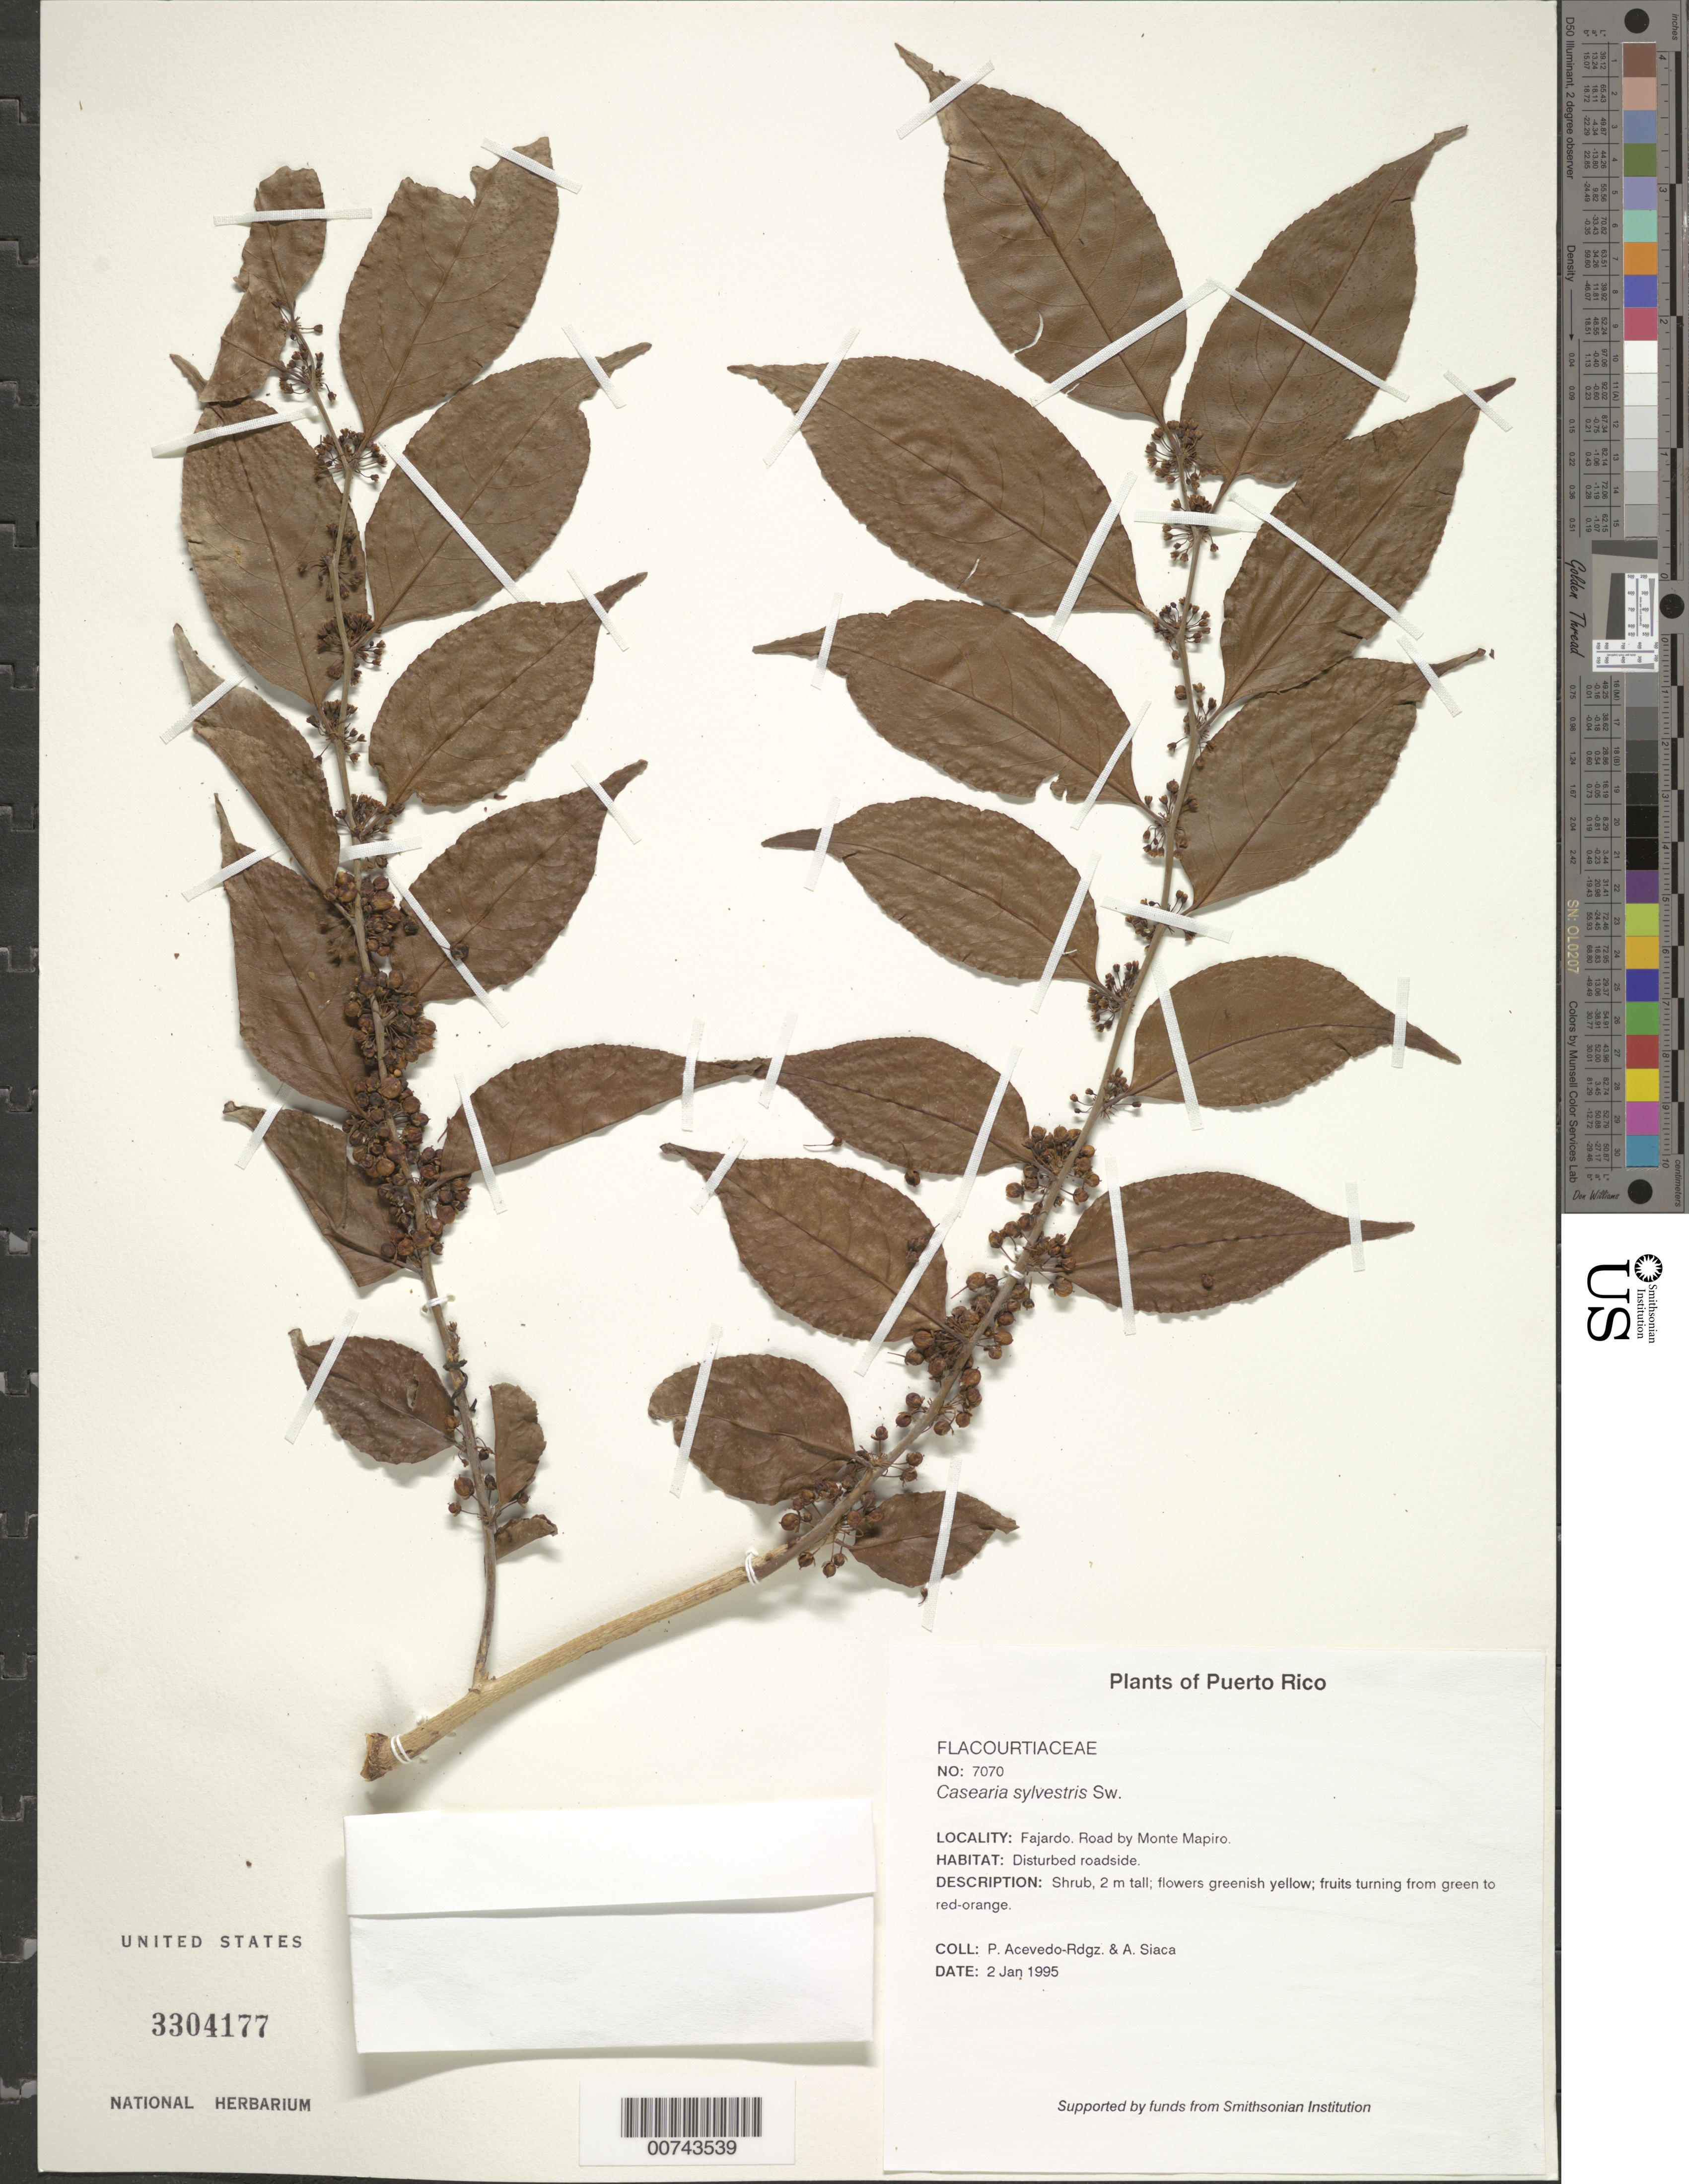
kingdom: Plantae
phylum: Tracheophyta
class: Magnoliopsida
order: Malpighiales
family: Salicaceae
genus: Casearia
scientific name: Casearia sylvestris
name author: Sw.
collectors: P. Acevedo-Rodr. & A. Siaca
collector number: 7070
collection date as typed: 02 Jan 1995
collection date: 1995-01-02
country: Puerto Rico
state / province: Fajardo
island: Puerto Rico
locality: Fajardo; Road by Monte Mapiro.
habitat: Disturbed roadside.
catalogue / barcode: US 3304177